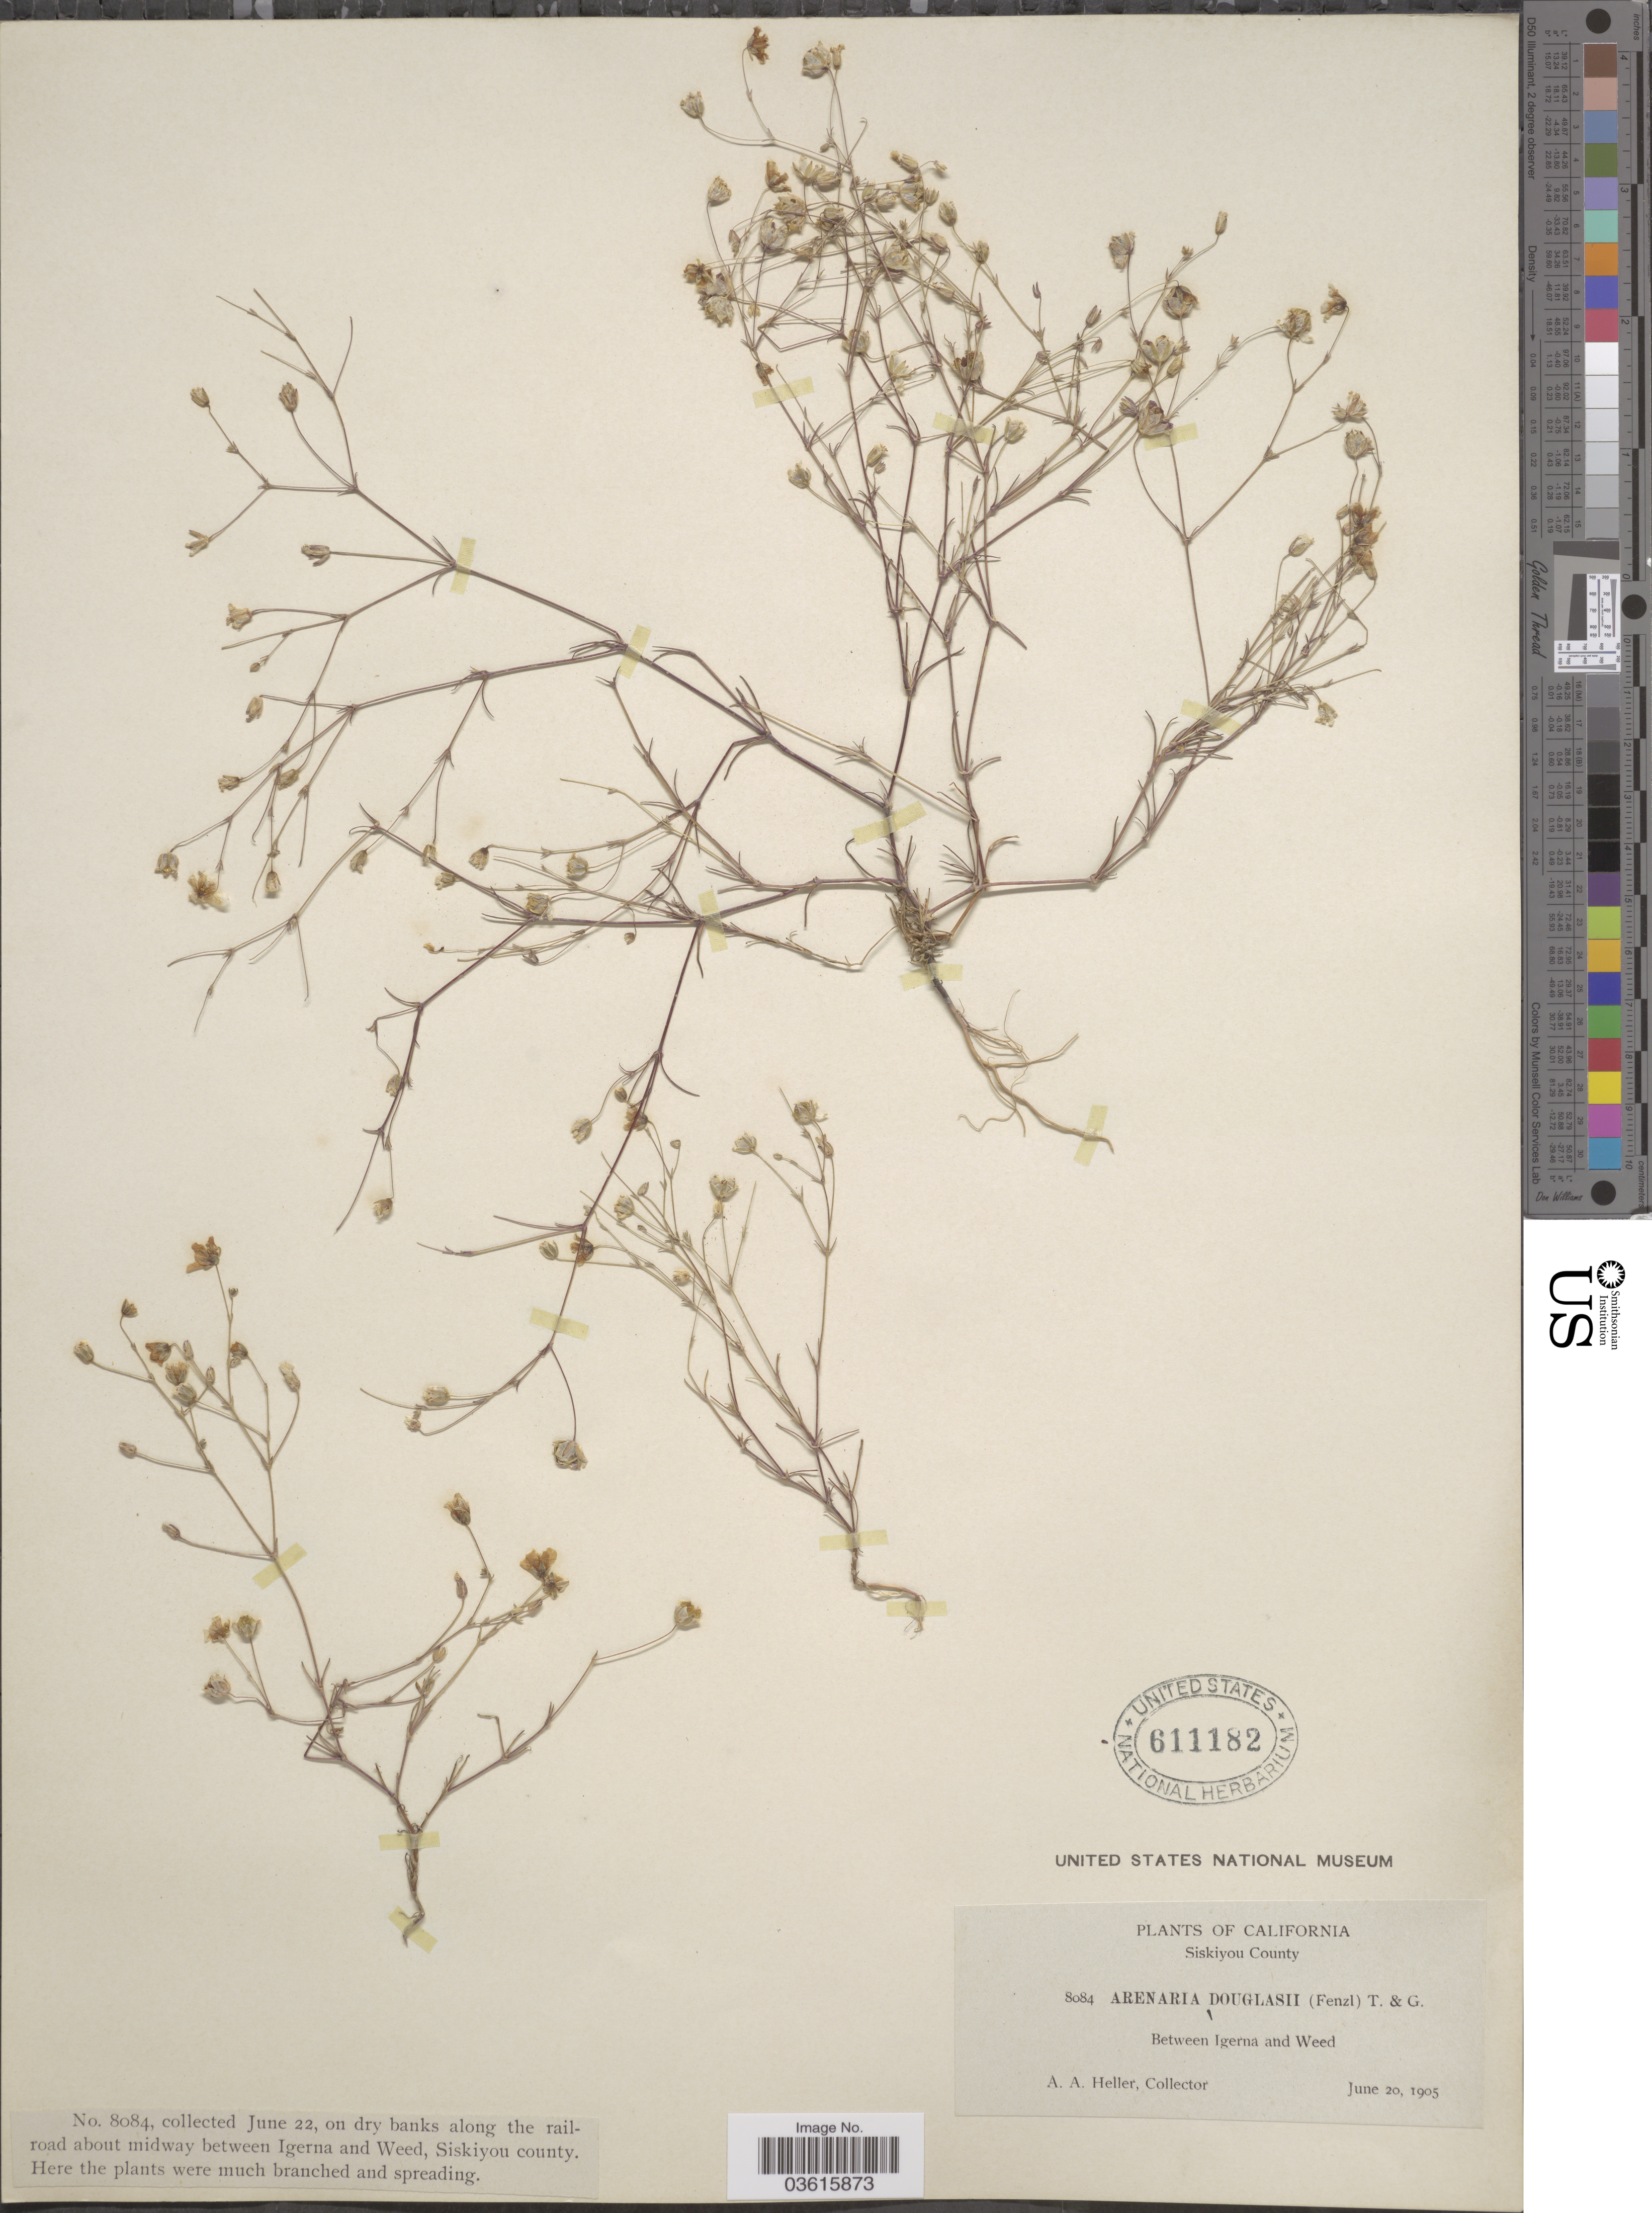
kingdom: Plantae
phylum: Tracheophyta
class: Magnoliopsida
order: Caryophyllales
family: Caryophyllaceae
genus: Minuartia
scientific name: Minuartia douglasii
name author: Mattf.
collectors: A. A. Heller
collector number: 8084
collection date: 1905-06-20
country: United States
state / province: California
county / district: Siskiyou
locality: Siskiyou County. Between Igerna and Weed. On dry banks along the railroad about midway between Igerna and Weed.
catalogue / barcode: US 611182